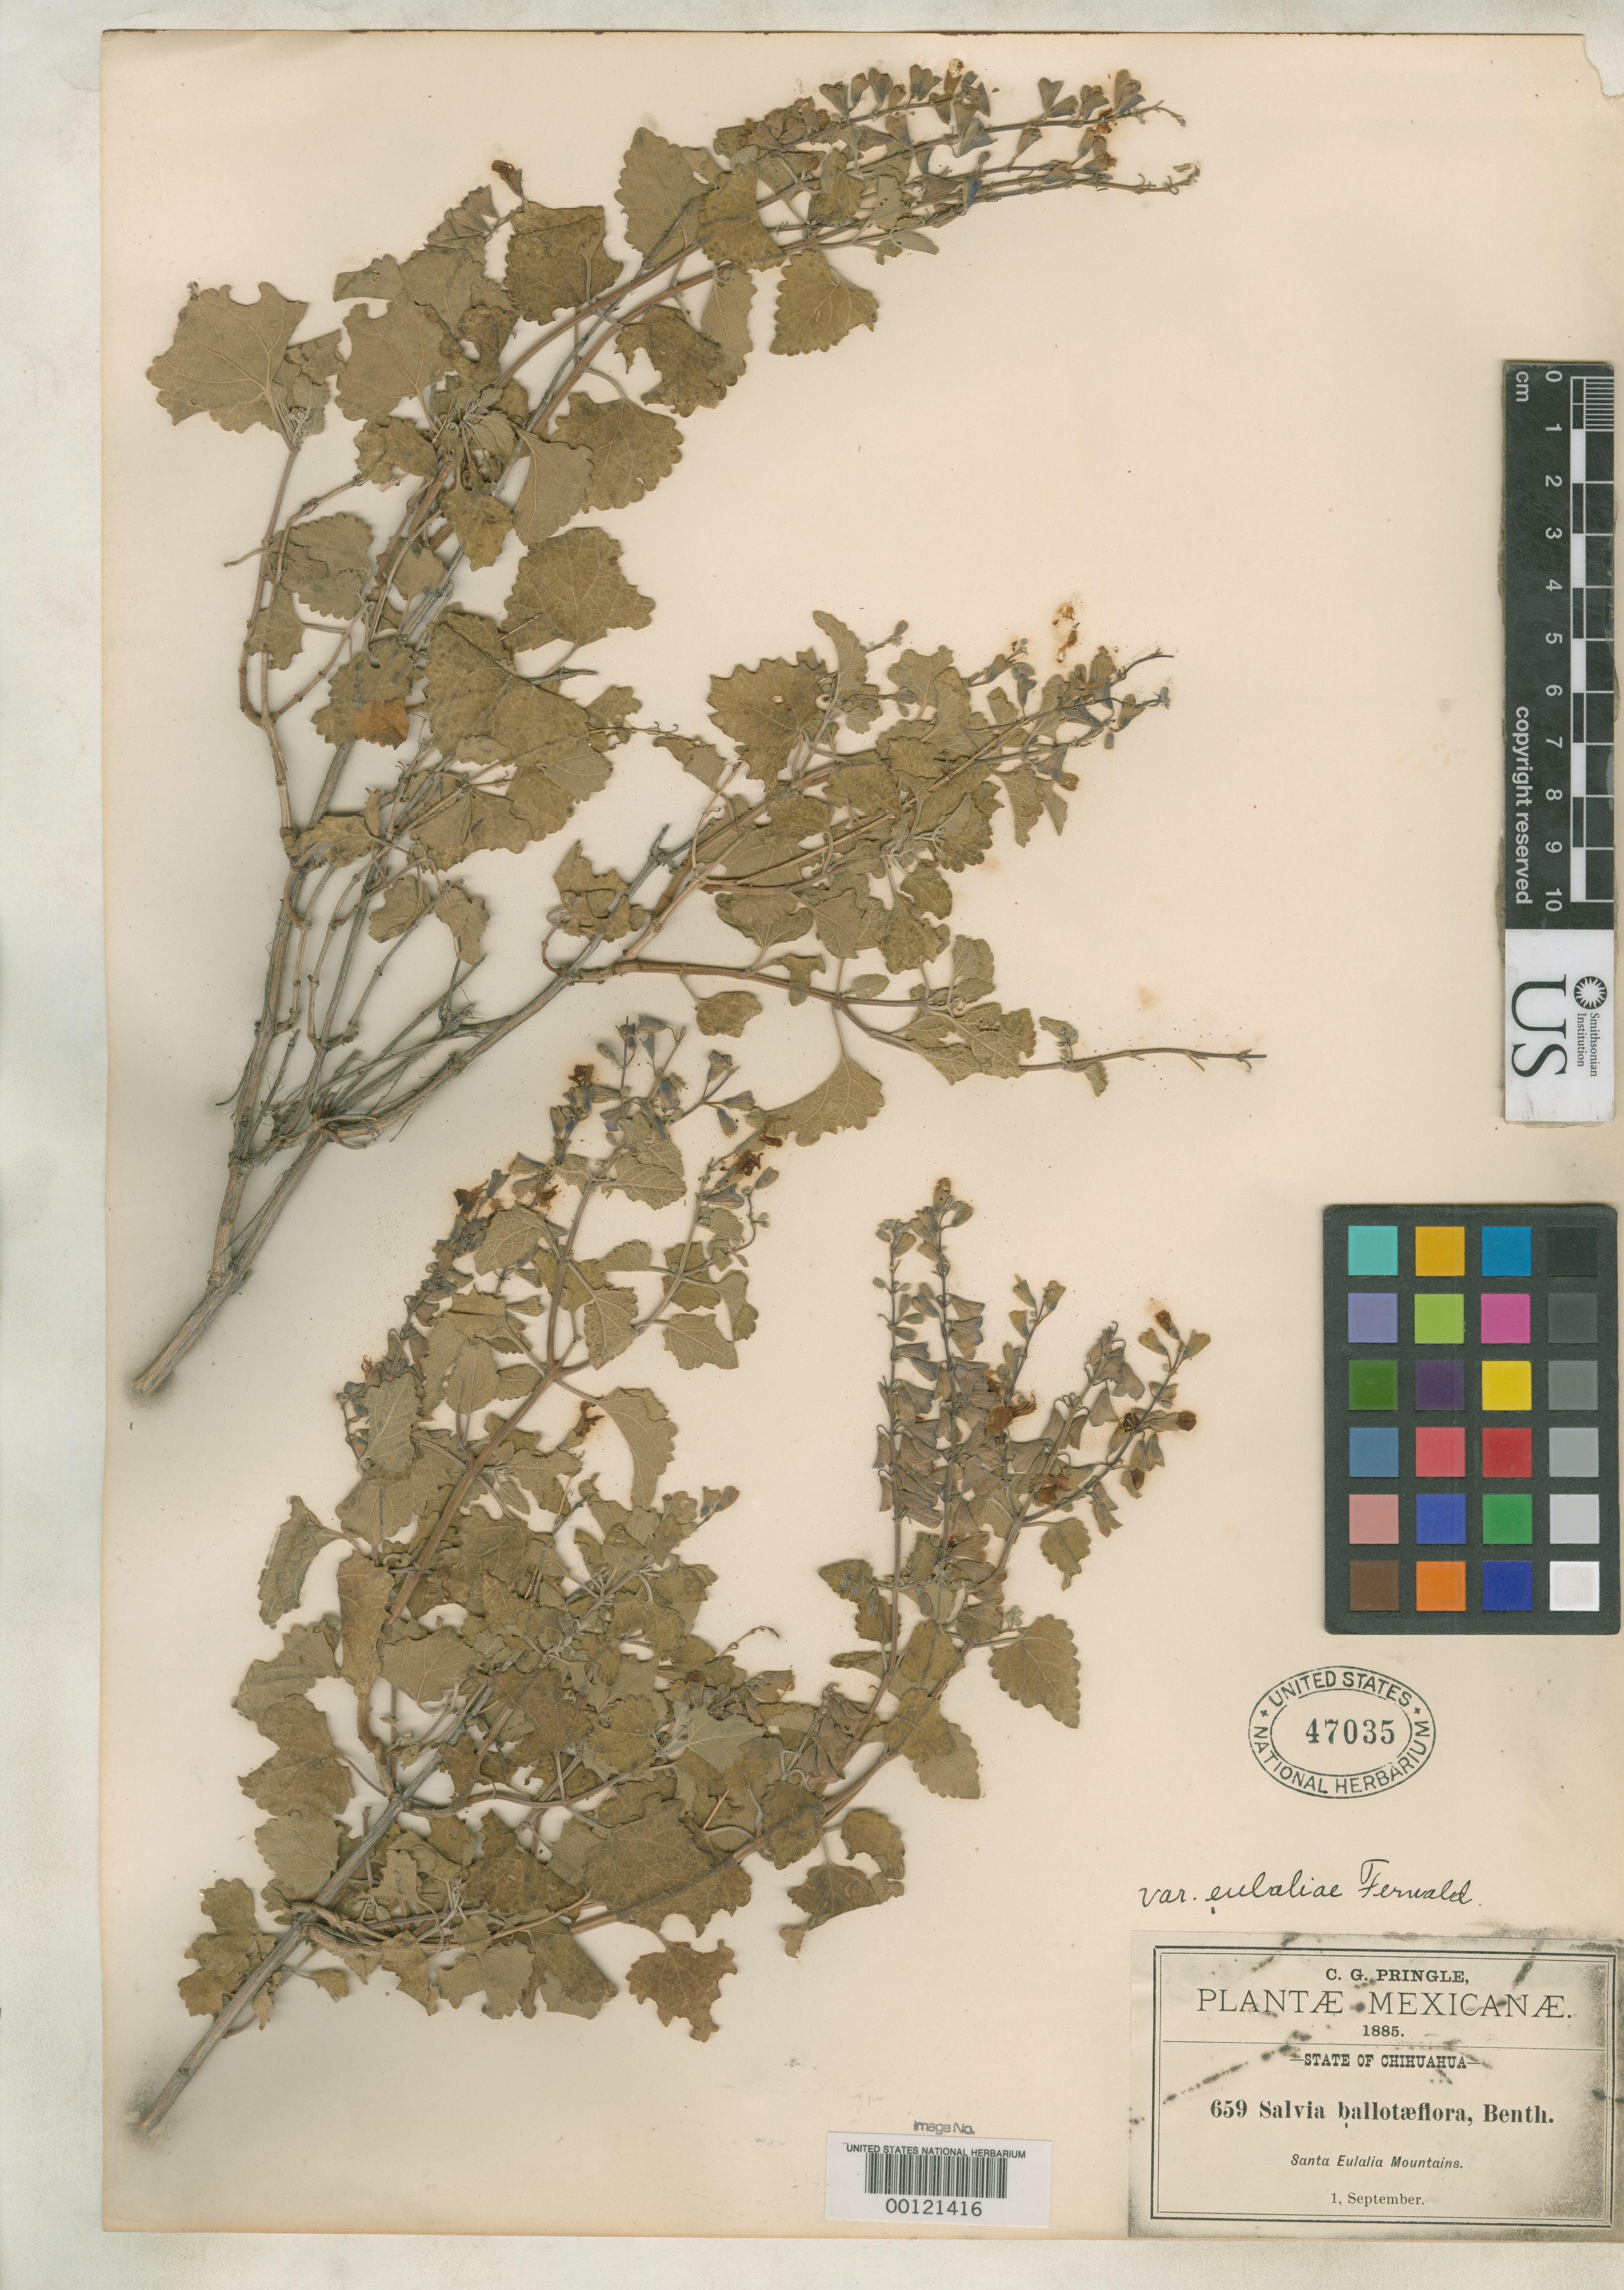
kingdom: Plantae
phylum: Tracheophyta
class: Magnoliopsida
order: Lamiales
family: Lamiaceae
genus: Salvia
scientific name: Salvia ballotiflora var. eutaliae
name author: Fernald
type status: Isotype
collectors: C. G. Pringle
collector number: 659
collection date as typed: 01 Sep 1885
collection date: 1885-09-01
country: Mexico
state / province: Chihuahua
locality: Santa Eulalia Mountains.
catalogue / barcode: US 47035